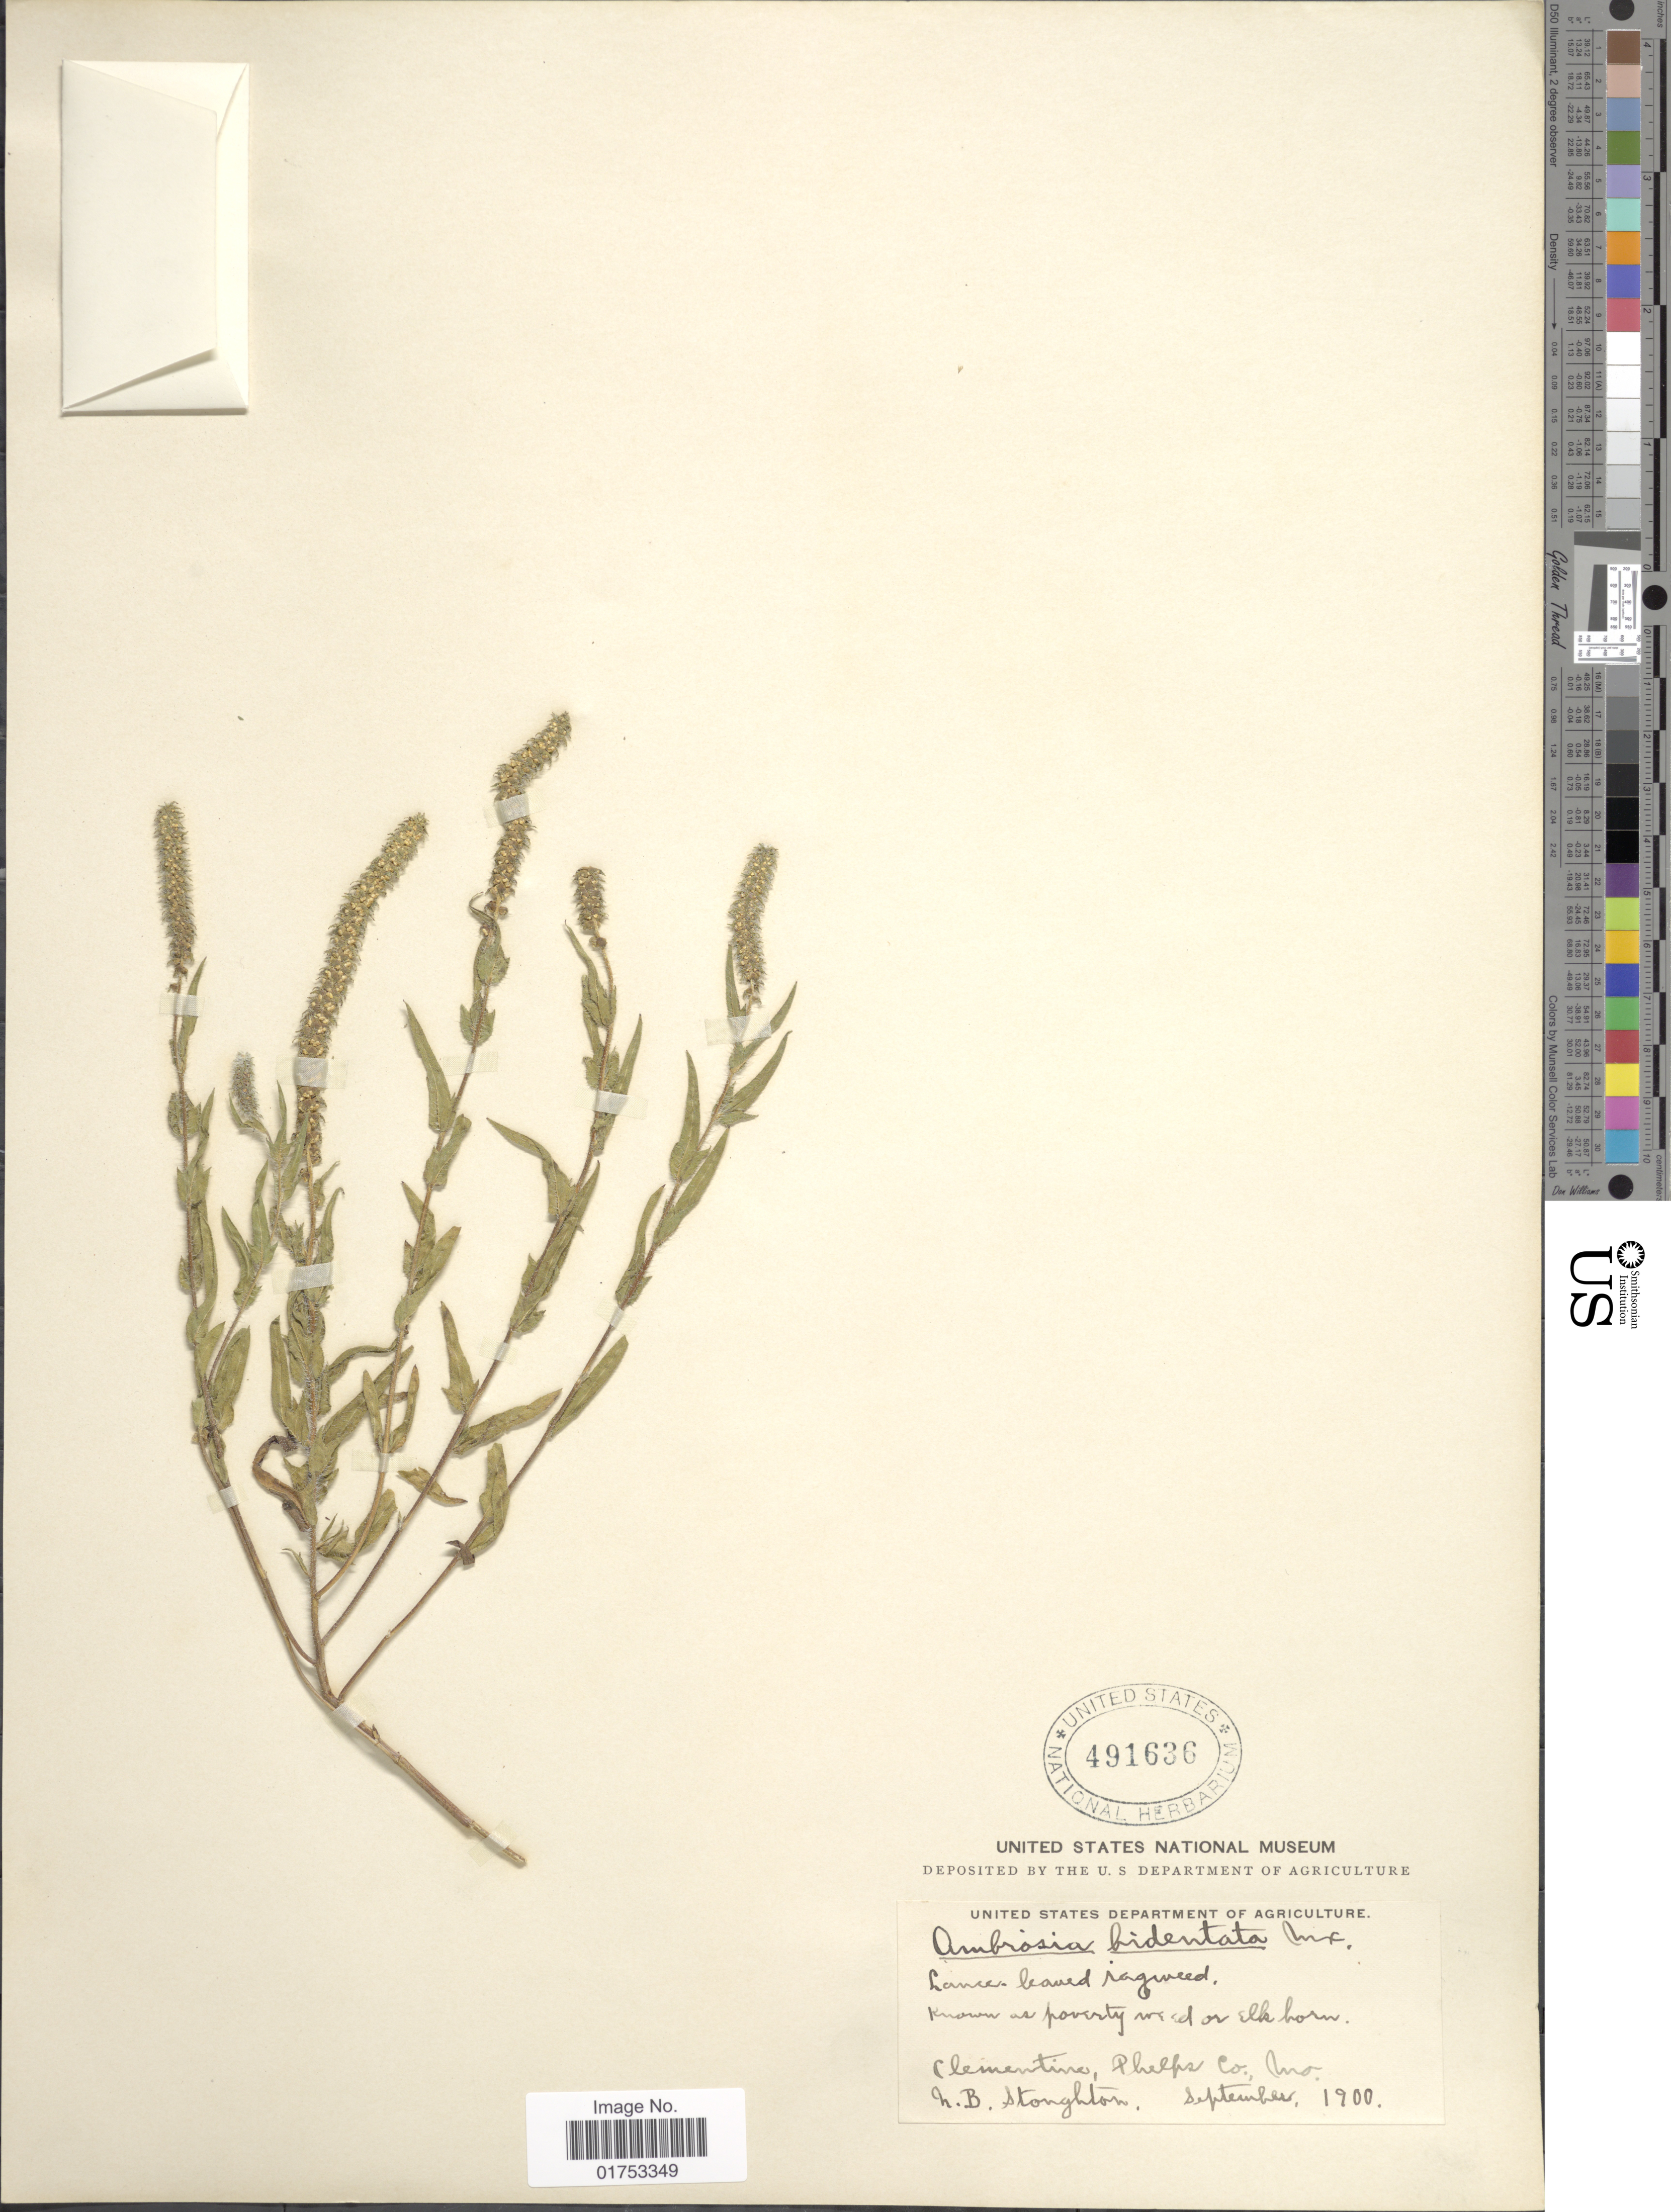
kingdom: Plantae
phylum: Tracheophyta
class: Magnoliopsida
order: Asterales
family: Asteraceae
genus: Ambrosia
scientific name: Ambrosia bidentata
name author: Michx.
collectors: N. Stoughton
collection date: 1900-09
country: United States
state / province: Missouri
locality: Clementine, Phelps Co., Mo.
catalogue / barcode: US 491636